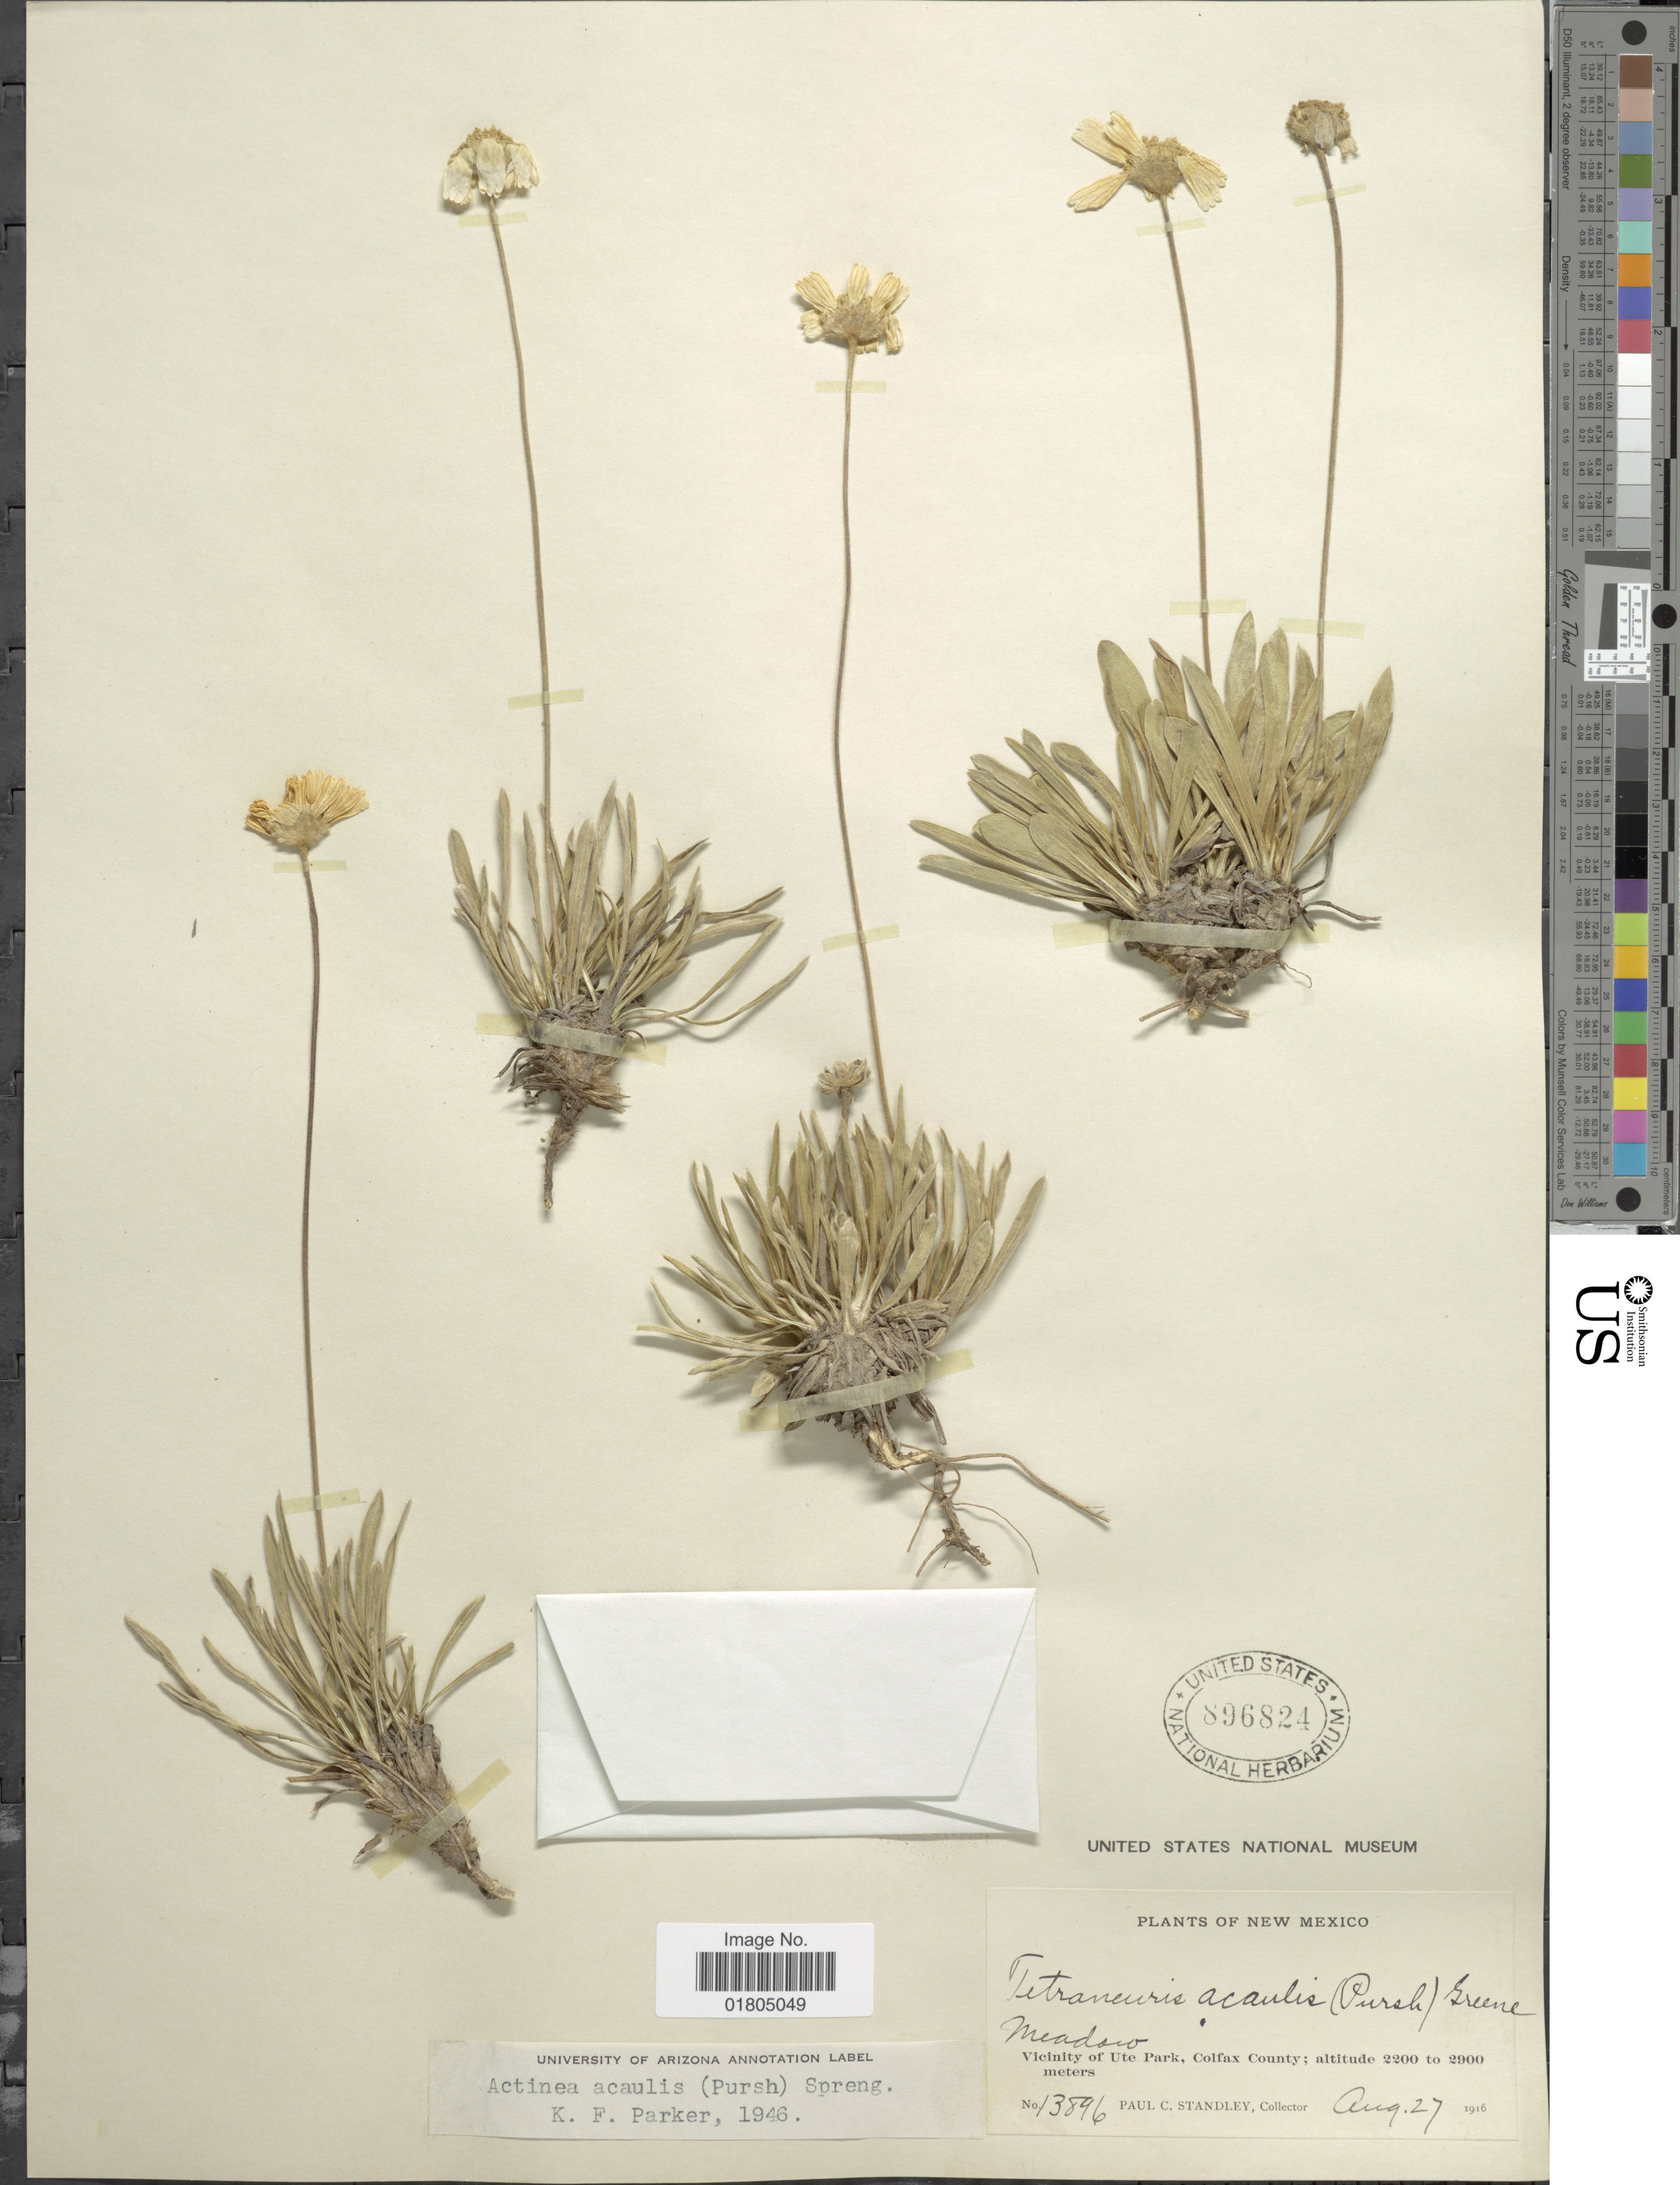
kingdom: Plantae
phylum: Tracheophyta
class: Magnoliopsida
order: Asterales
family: Asteraceae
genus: Actinea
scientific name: Actinea acaulis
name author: (Pursh) Spreng.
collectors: P. C. Standley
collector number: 13896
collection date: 1916-08-27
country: United States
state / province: New Mexico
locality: Vicinity of Ute Park, Colfax County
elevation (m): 2200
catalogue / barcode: US 896824